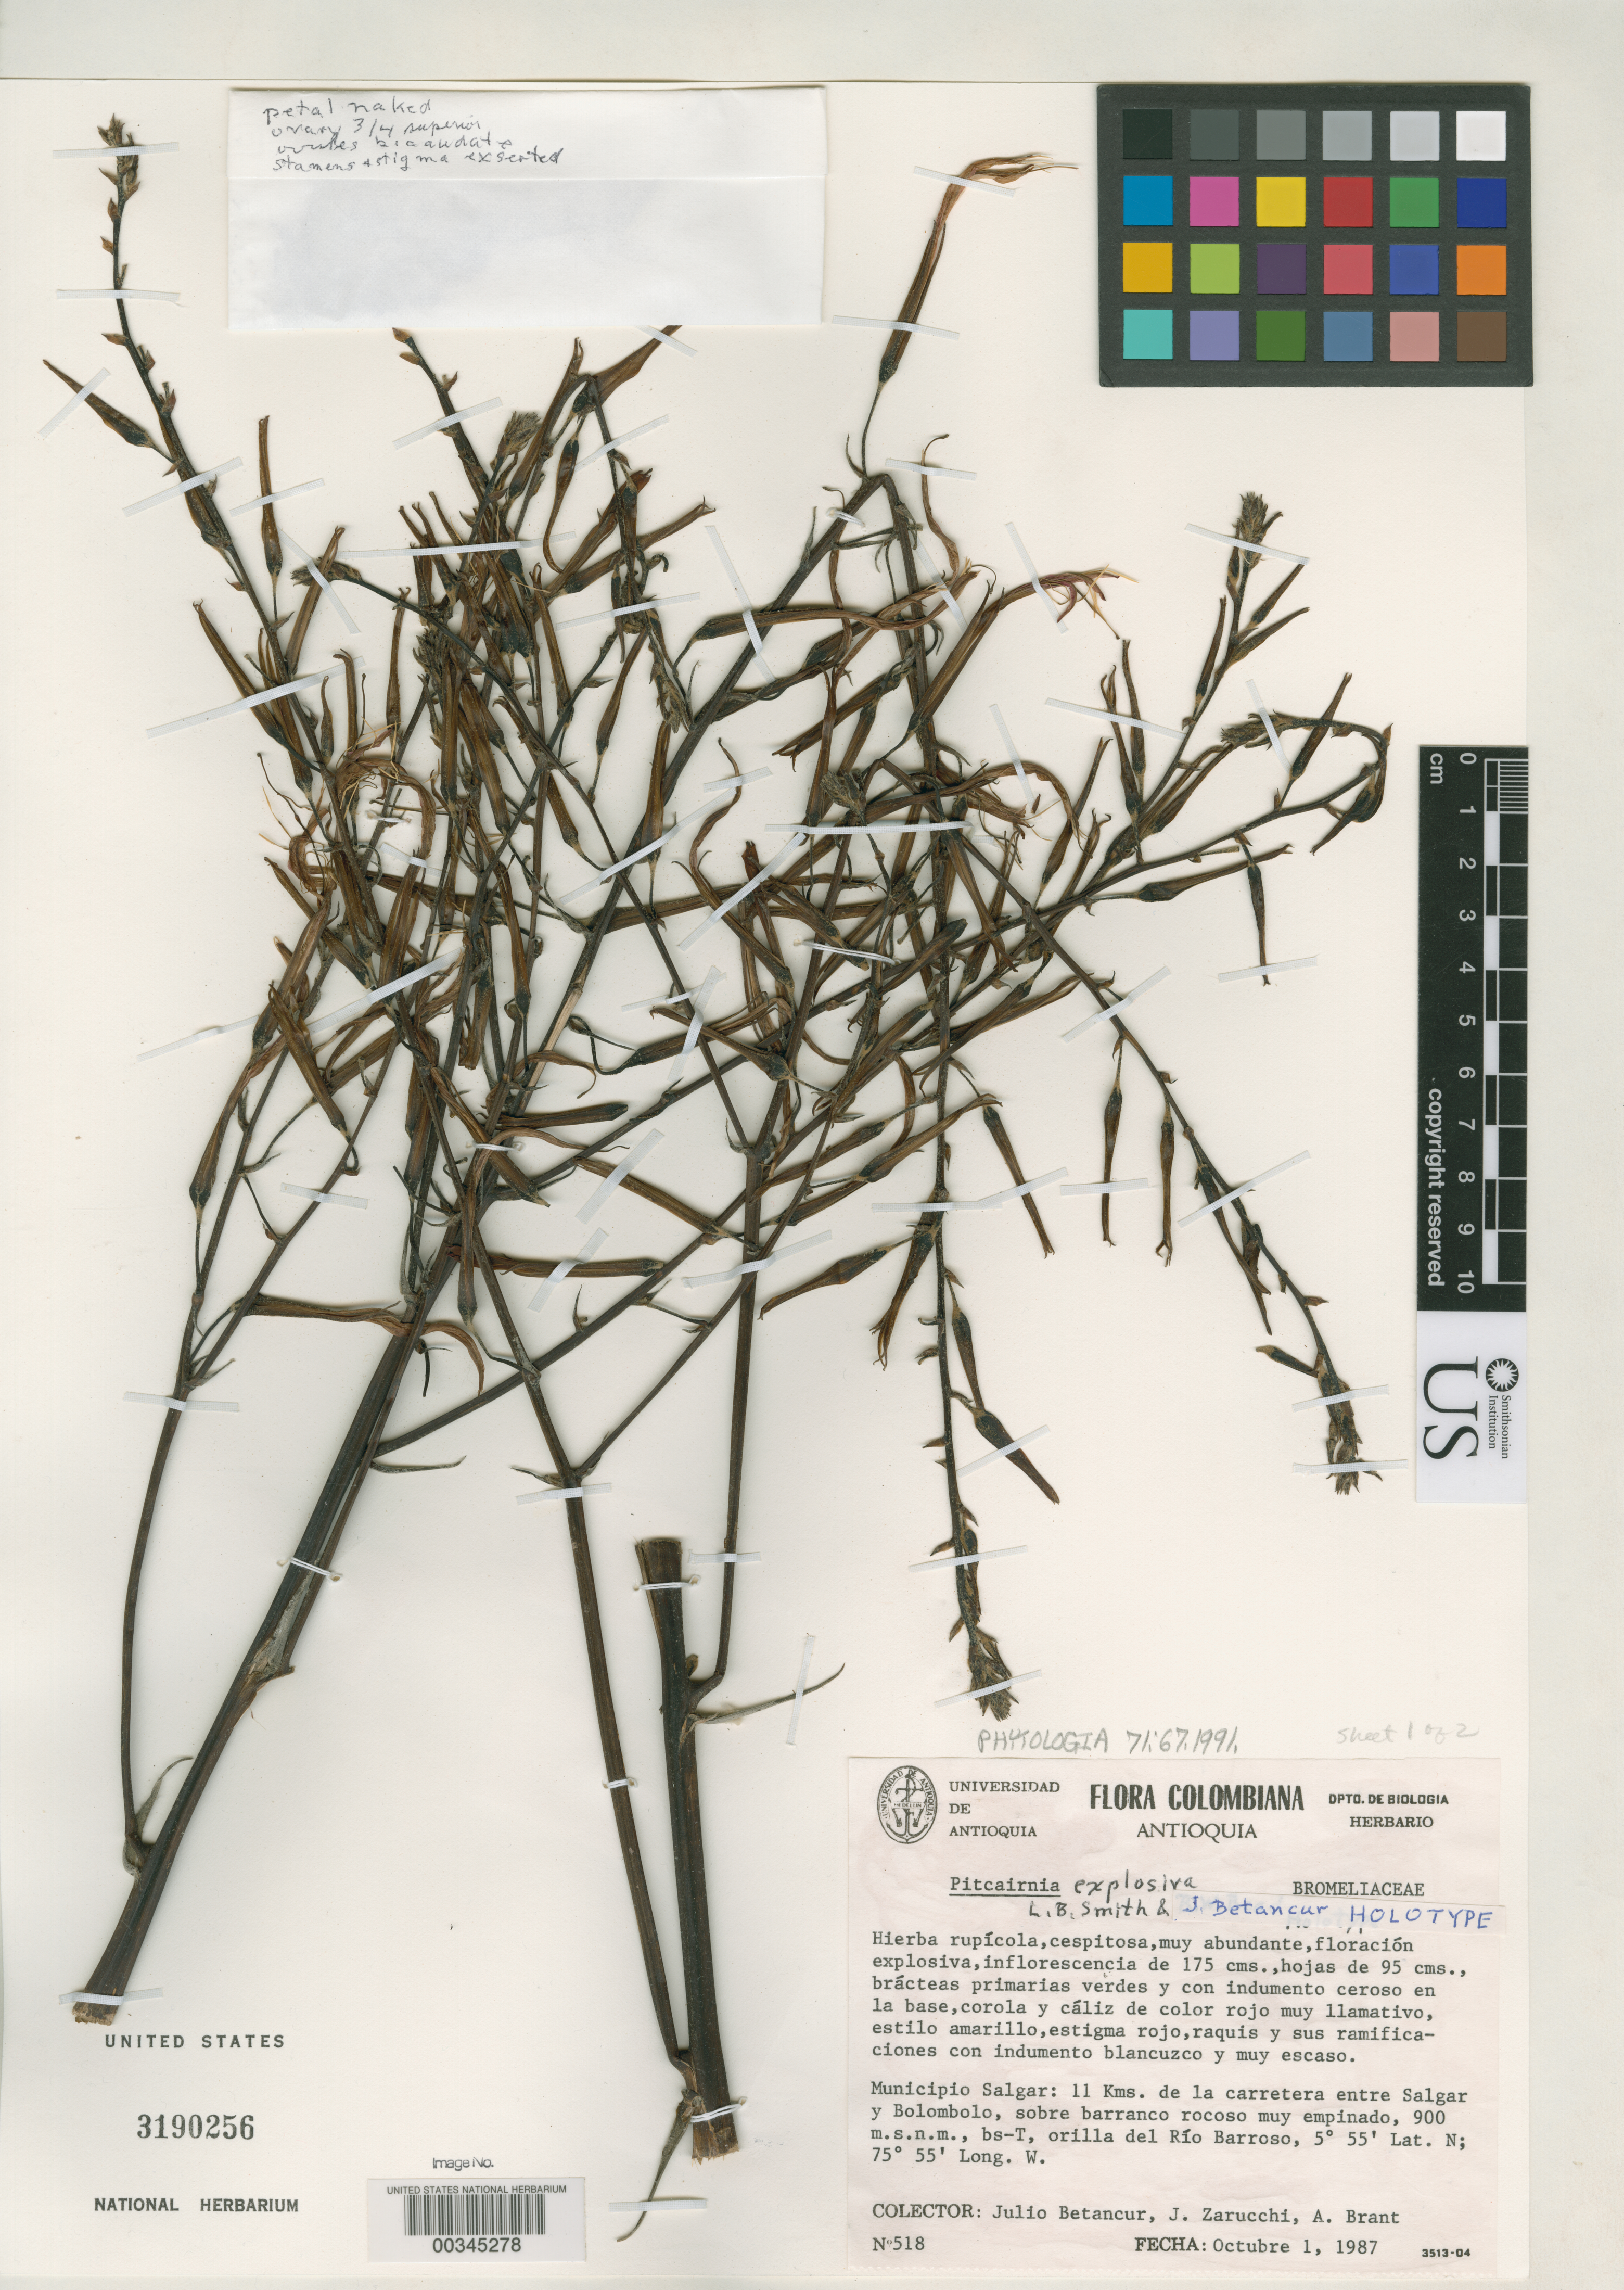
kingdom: Plantae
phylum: Tracheophyta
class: Liliopsida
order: Poales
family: Bromeliaceae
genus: Pitcairnia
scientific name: Pitcairnia explosiva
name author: L.B. Sm. & Betancur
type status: Holotype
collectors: J. C. Betancur, J. L. Zarucchi & A. Brant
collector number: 518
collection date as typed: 01 Oct 1987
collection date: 1987-10-01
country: Colombia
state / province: Antioquia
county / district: Salgar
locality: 11 km on road between Salgar & Bolombolo, mouth of Rio Barroso.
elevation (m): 900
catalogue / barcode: US 3190256